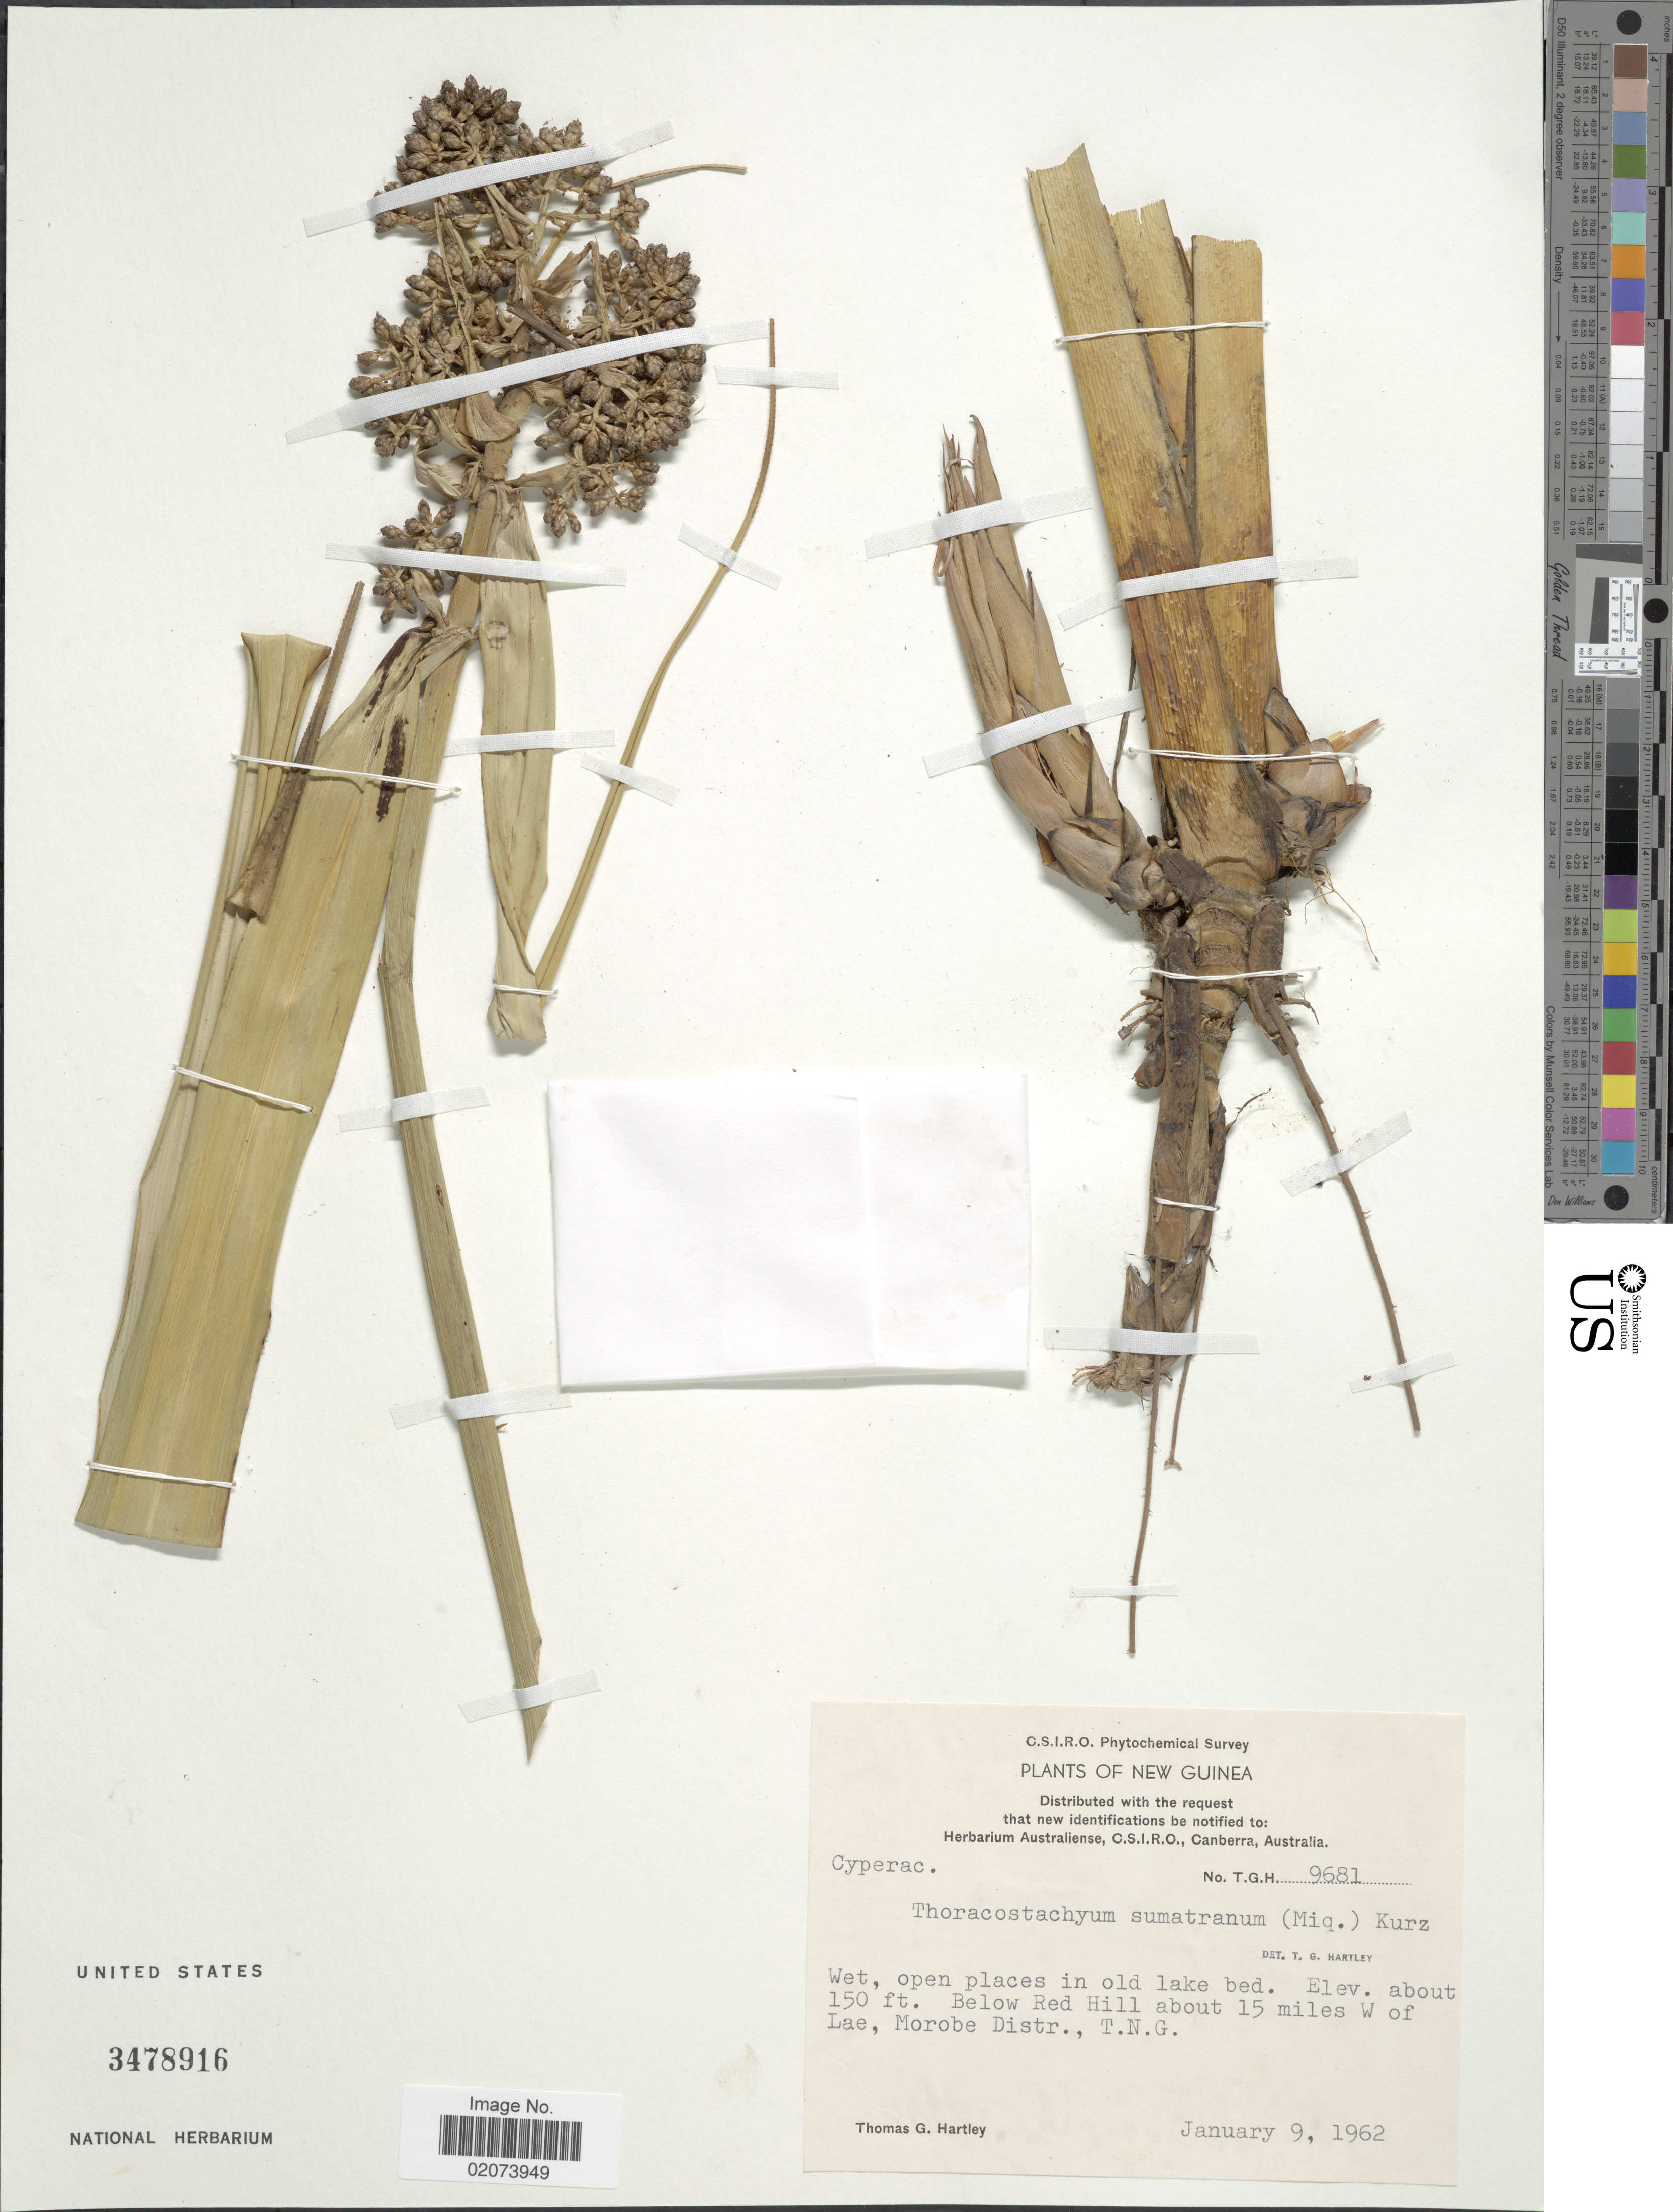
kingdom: Plantae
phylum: Tracheophyta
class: Liliopsida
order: Poales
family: Cyperaceae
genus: Mapania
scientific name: Mapania sumatrana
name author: (Miq.) Benth.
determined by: Simpson, D. A.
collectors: T. G. Hartley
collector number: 9681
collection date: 1962-01-09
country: Papua New Guinea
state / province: Morobe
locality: New Guinea, below Red Hill about 15 miles W of Lae, T.N.G.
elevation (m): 46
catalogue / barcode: US 3478916